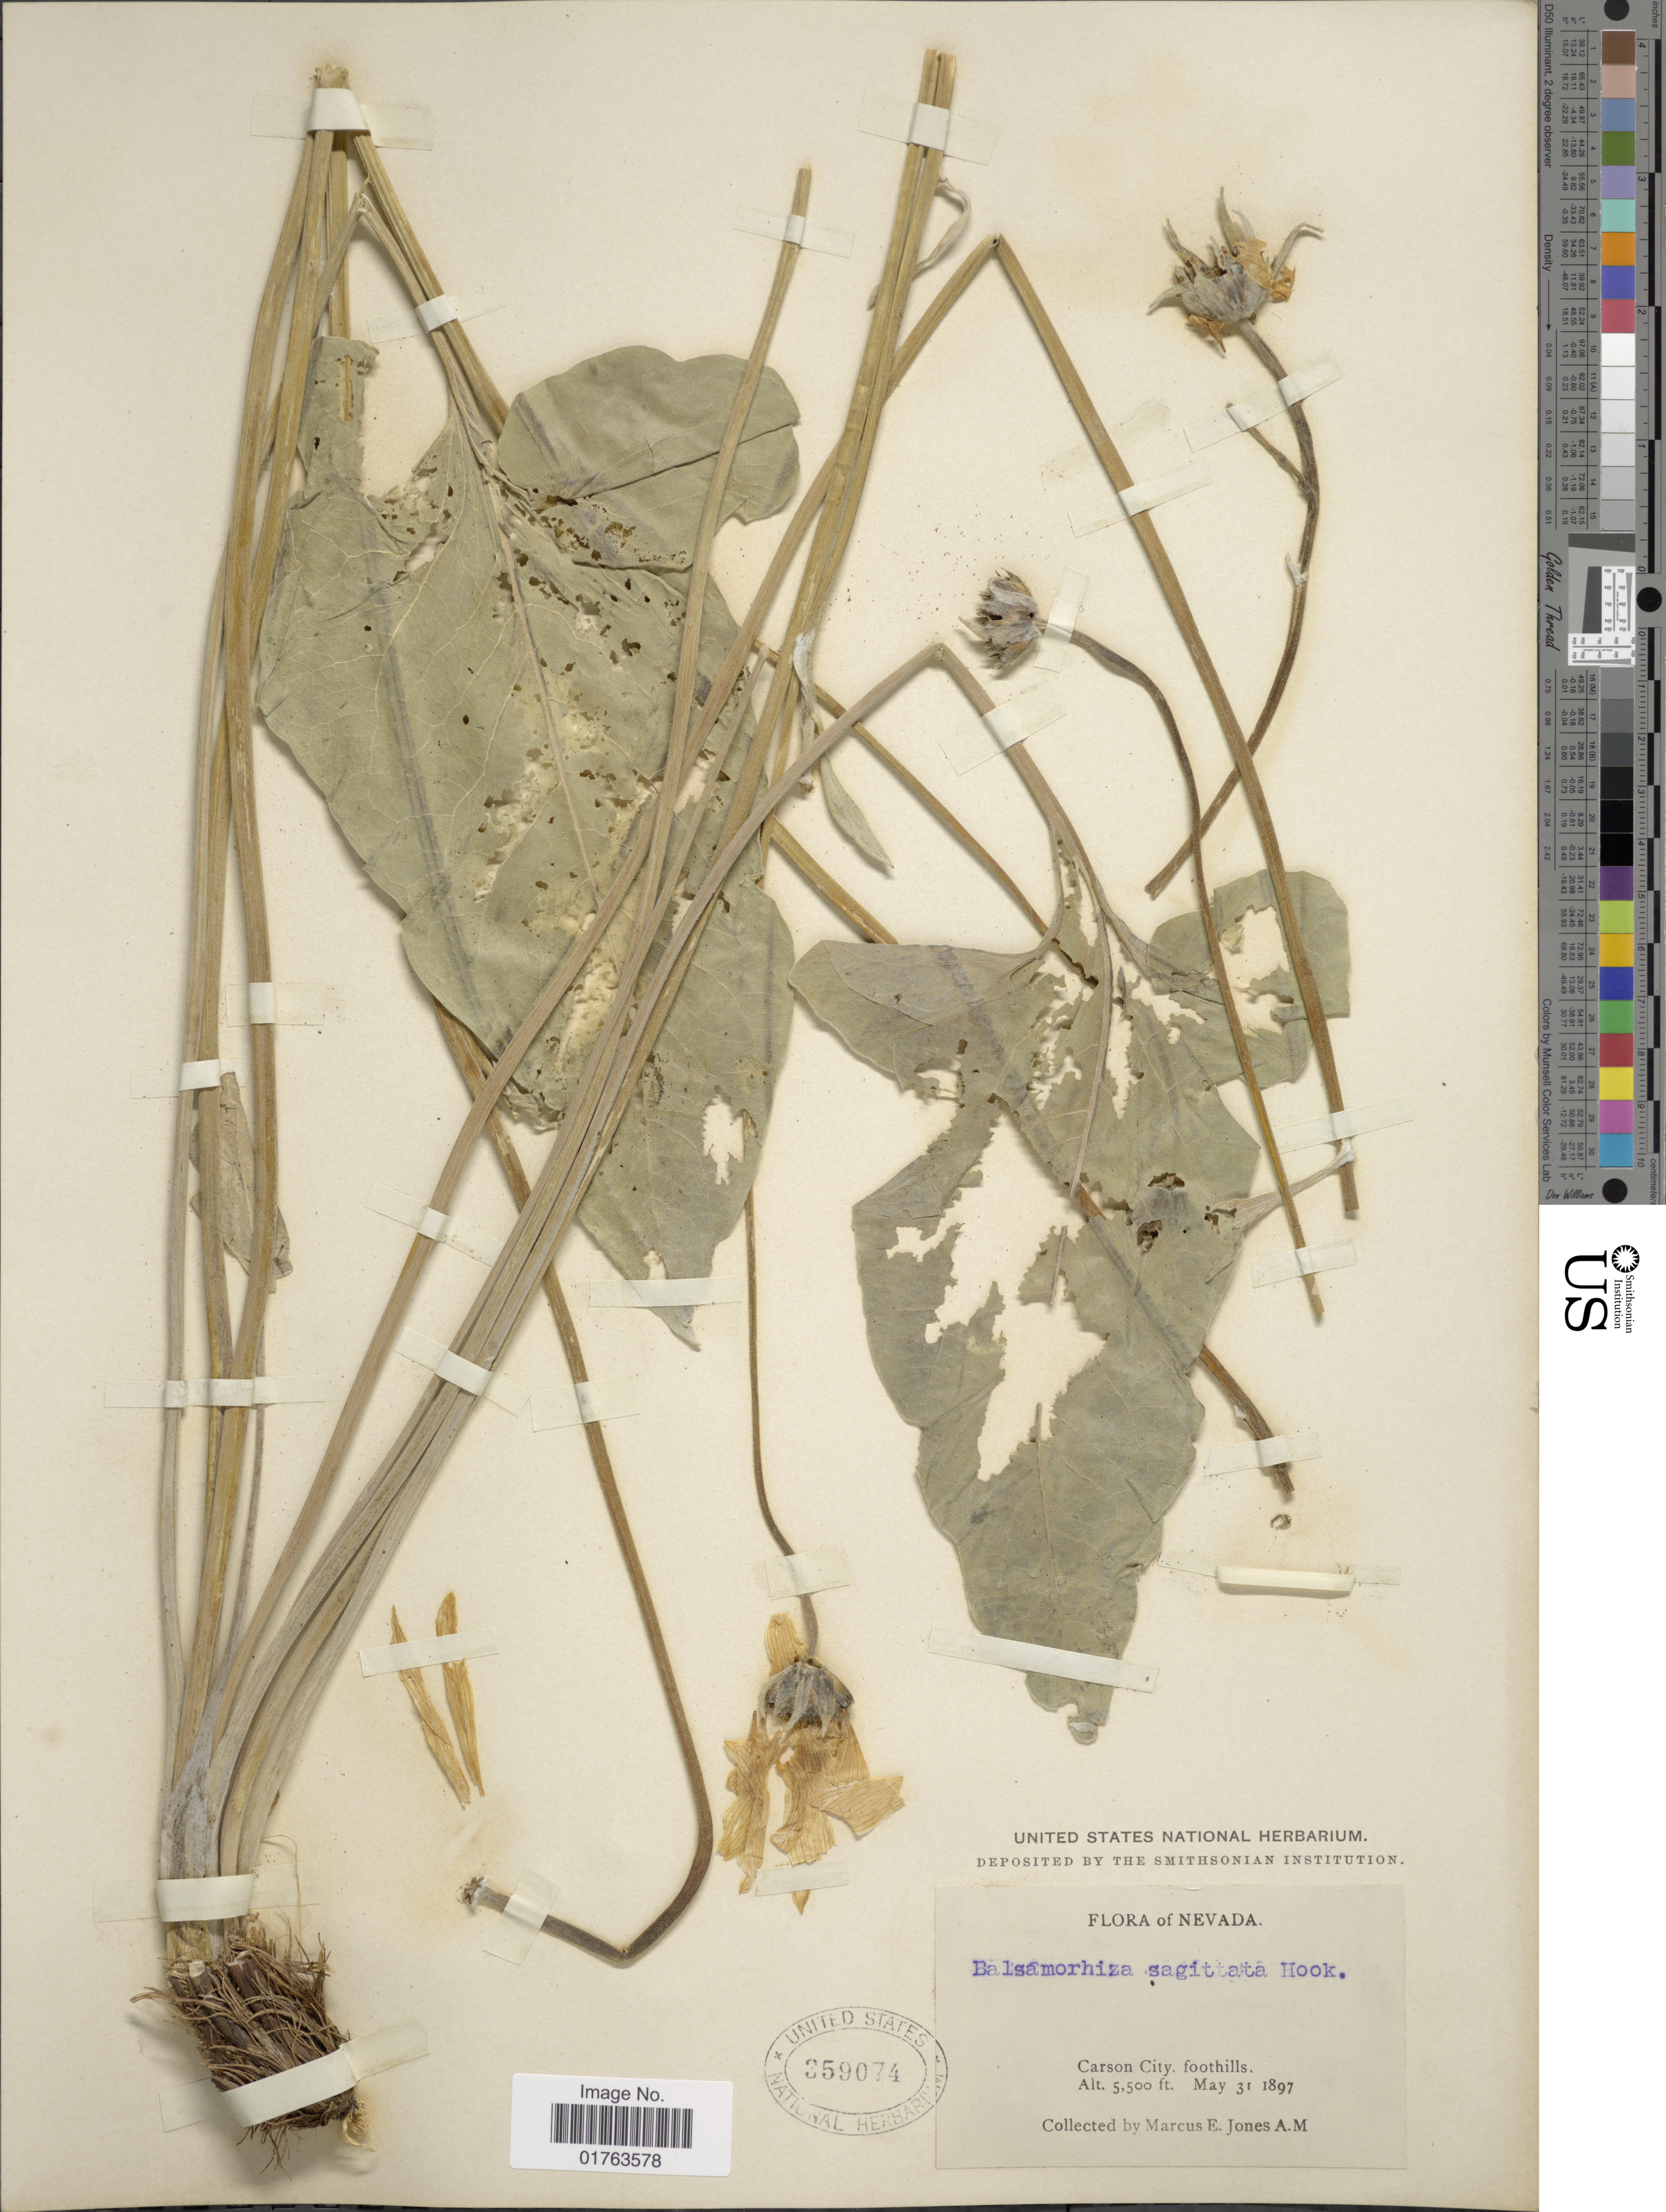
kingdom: Plantae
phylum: Tracheophyta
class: Magnoliopsida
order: Asterales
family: Asteraceae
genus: Balsamorhiza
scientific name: Balsamorhiza sagittata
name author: (Pursh) Nutt.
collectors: M. E. Jones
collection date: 1897-05-31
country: United States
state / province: Nevada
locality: Carson City, foothills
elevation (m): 1676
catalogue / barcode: US 359074